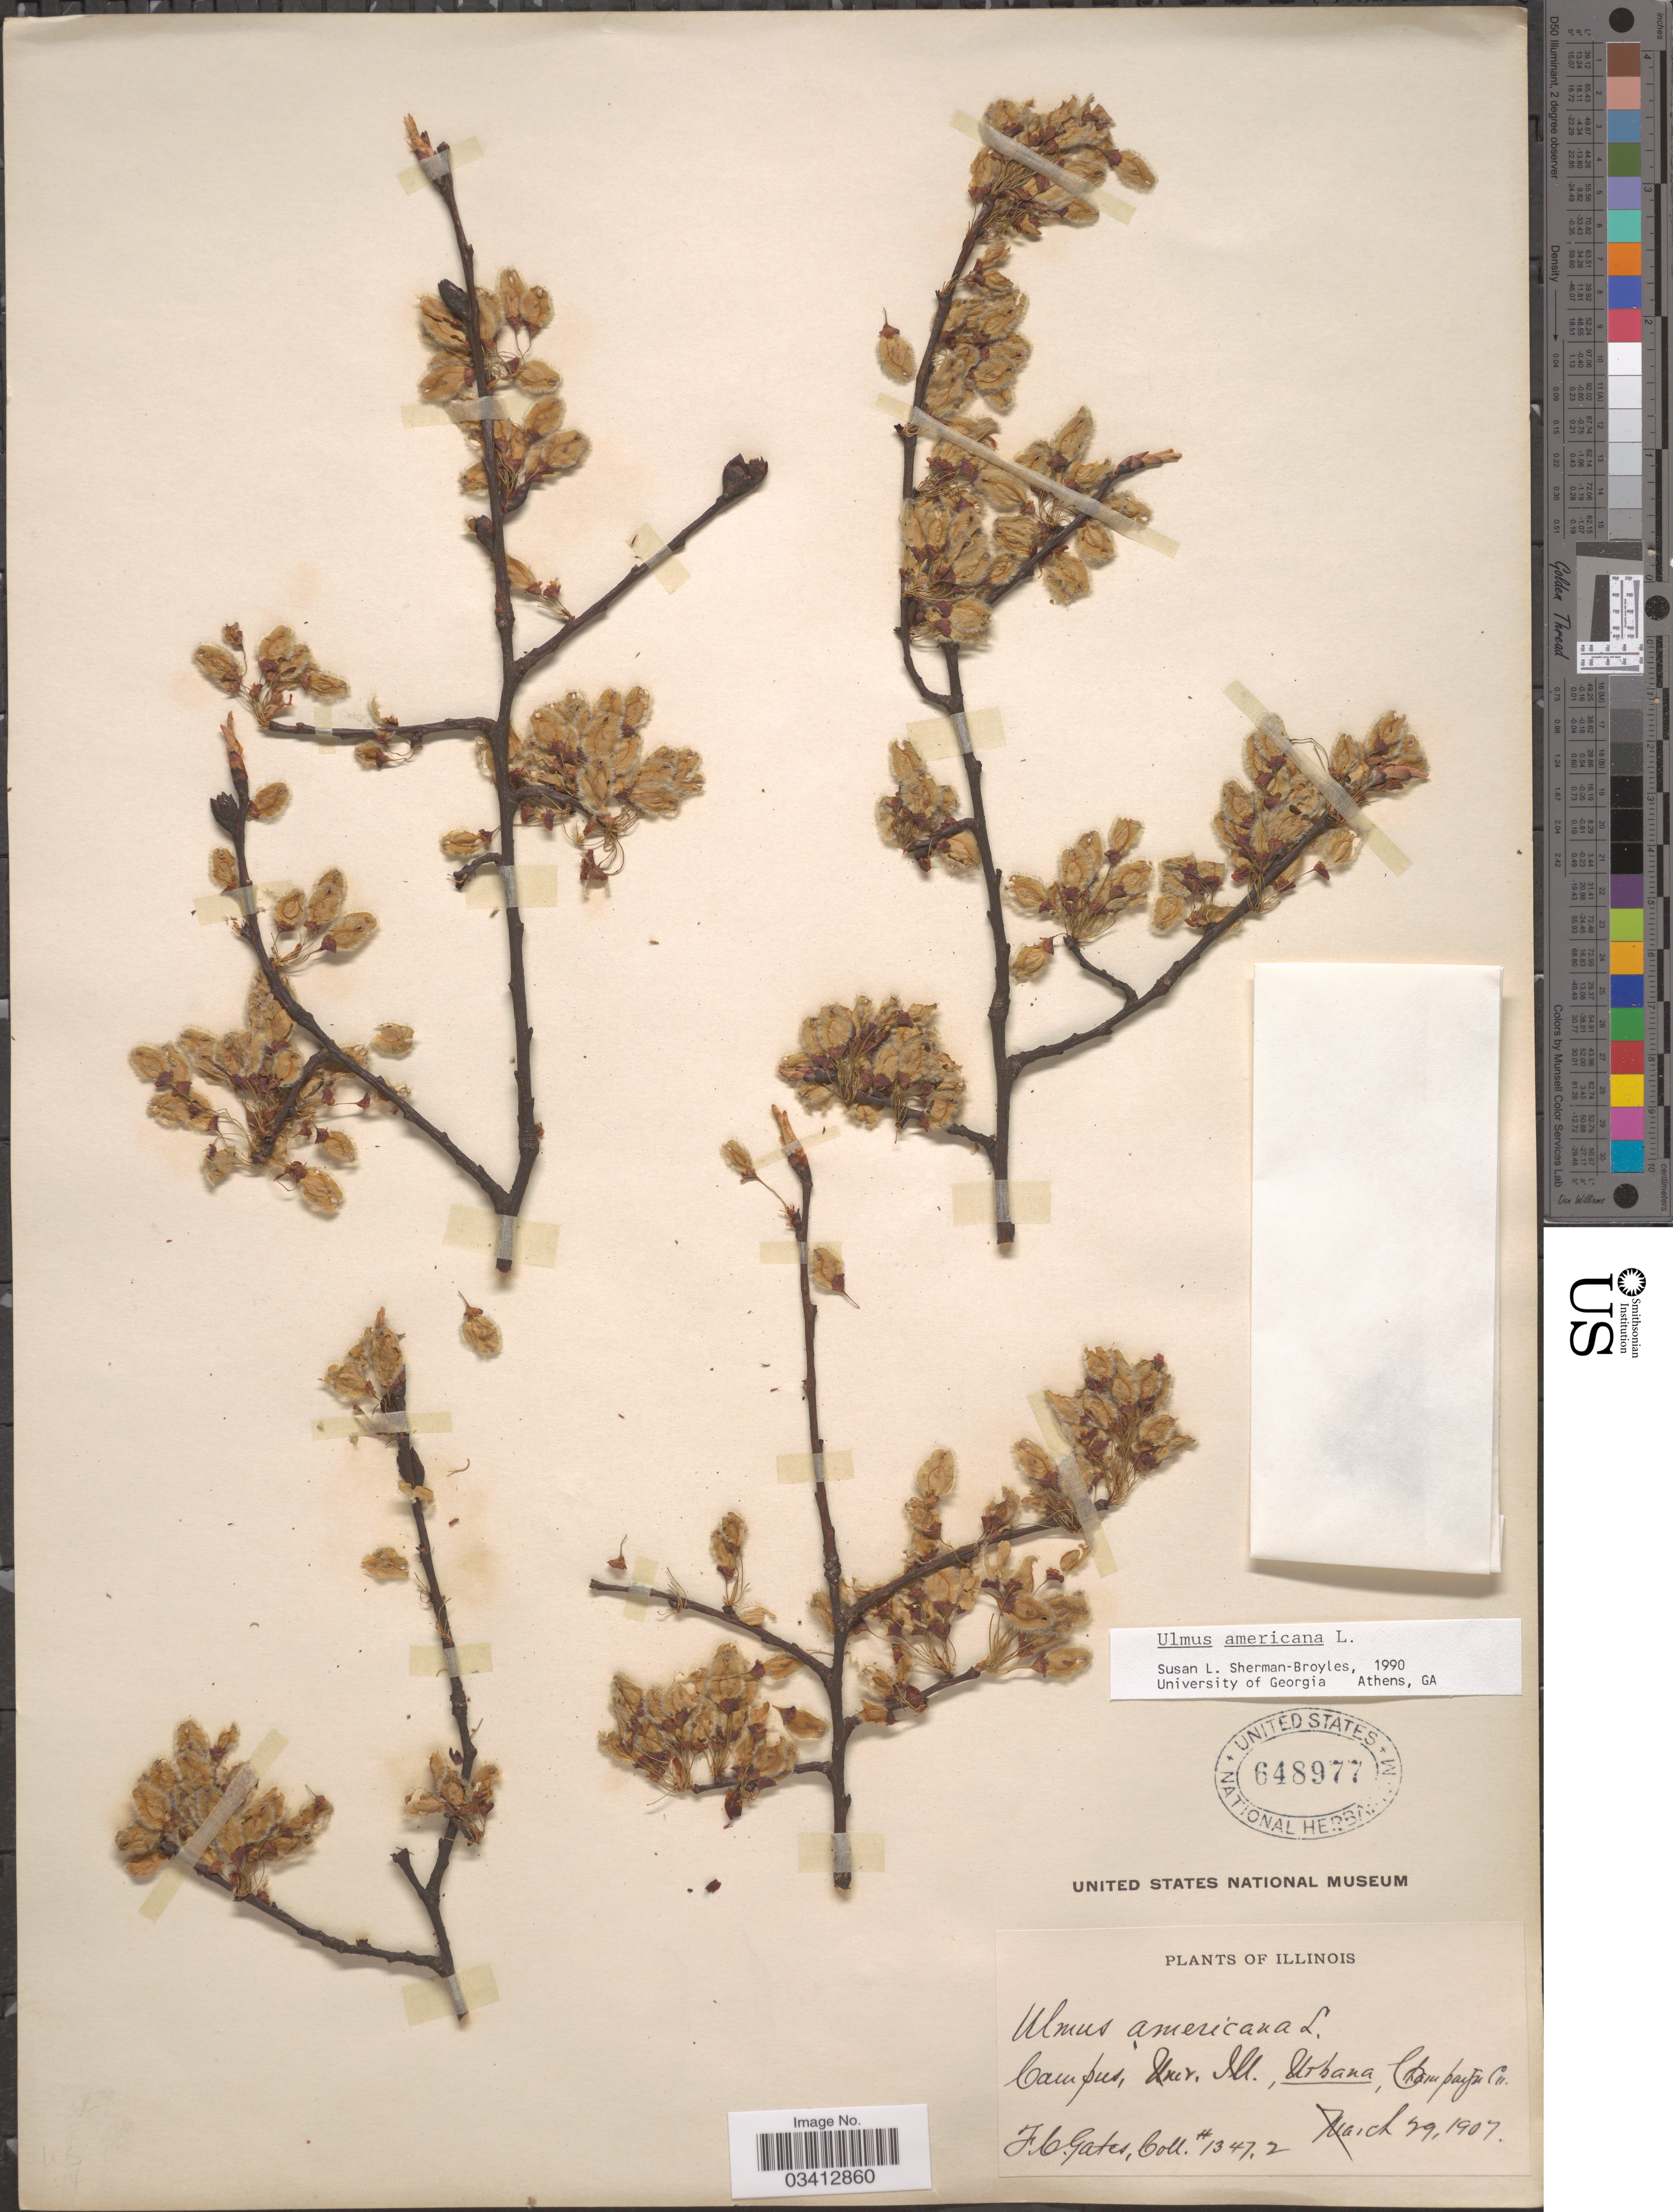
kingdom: Plantae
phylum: Tracheophyta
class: Magnoliopsida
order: Rosales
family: Ulmaceae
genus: Ulmus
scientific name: Ulmus americana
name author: L.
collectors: F. C. Gates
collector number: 13472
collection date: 1907-03-29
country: United States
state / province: Illinois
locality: Campus, Univ. Ill., Urbana, Champaign Co.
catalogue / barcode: US 648977